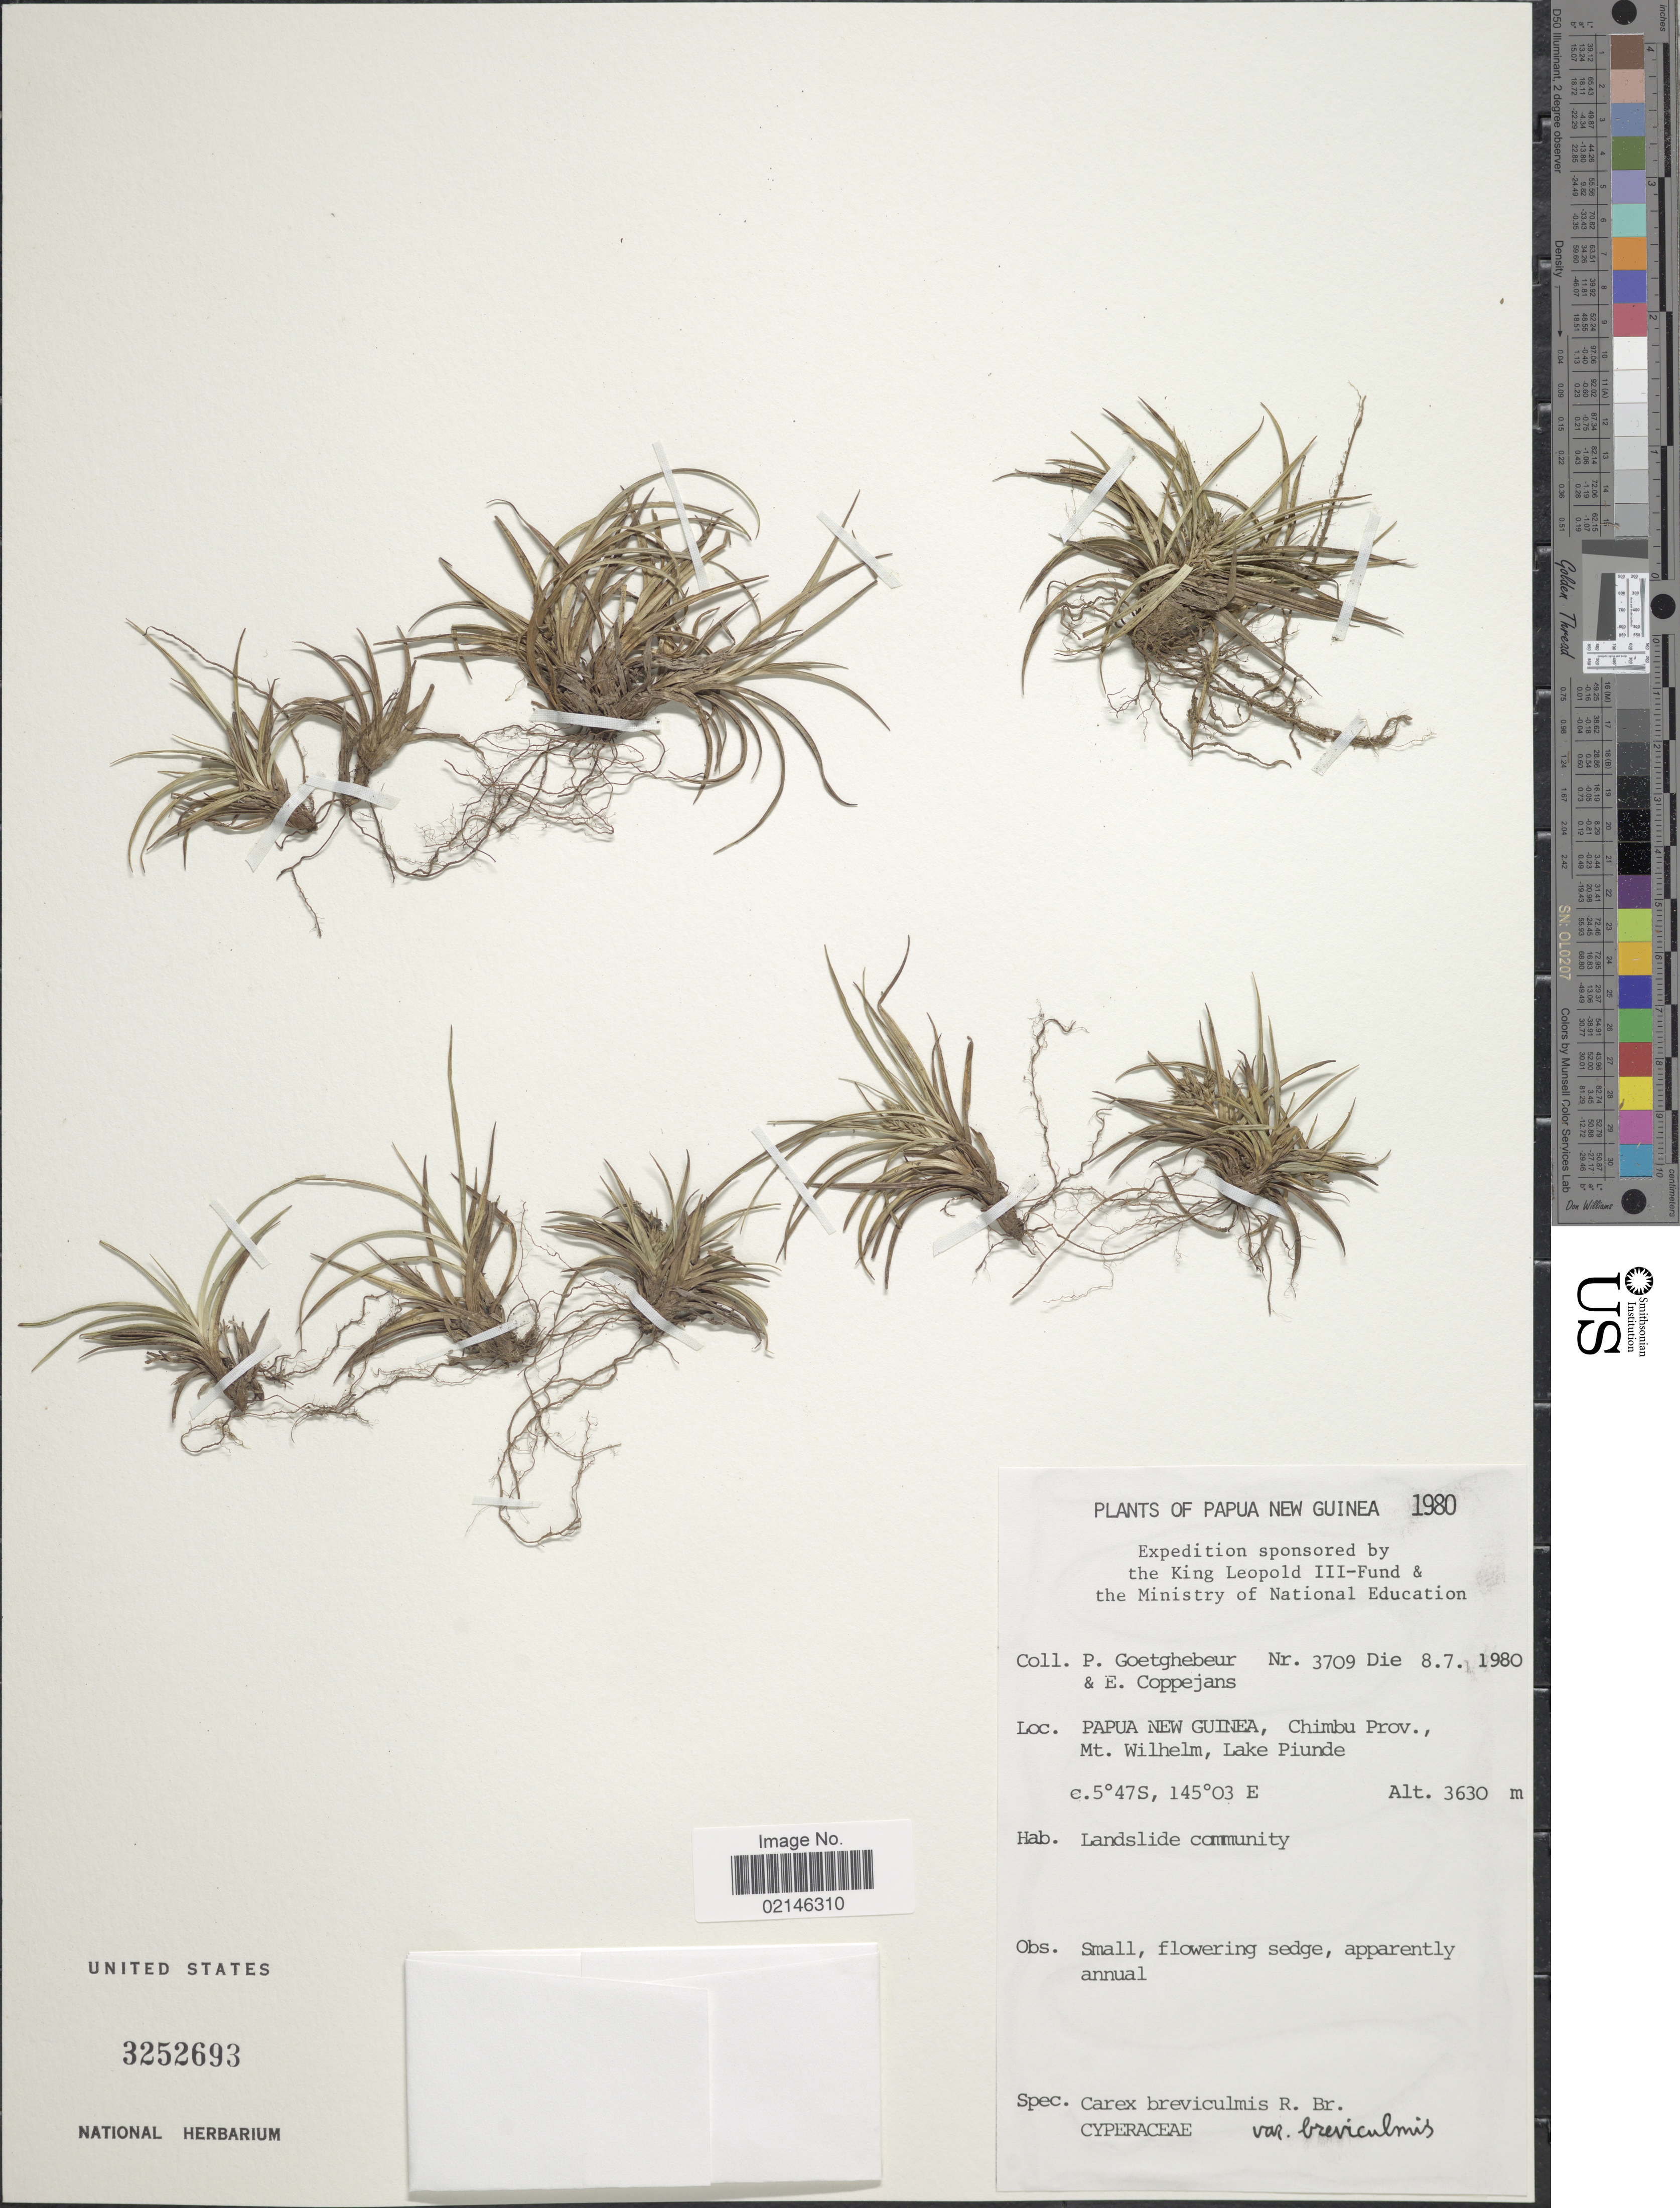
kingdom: Plantae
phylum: Tracheophyta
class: Liliopsida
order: Poales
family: Cyperaceae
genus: Carex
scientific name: Carex breviculmis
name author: R. Br.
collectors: P. Goetghebeur & E. Coppejans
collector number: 3709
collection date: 1980-07-08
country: Papua New Guinea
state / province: Chimbu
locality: Mt. Wilhelm, Lake Piunde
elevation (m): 3630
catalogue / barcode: US 3252693